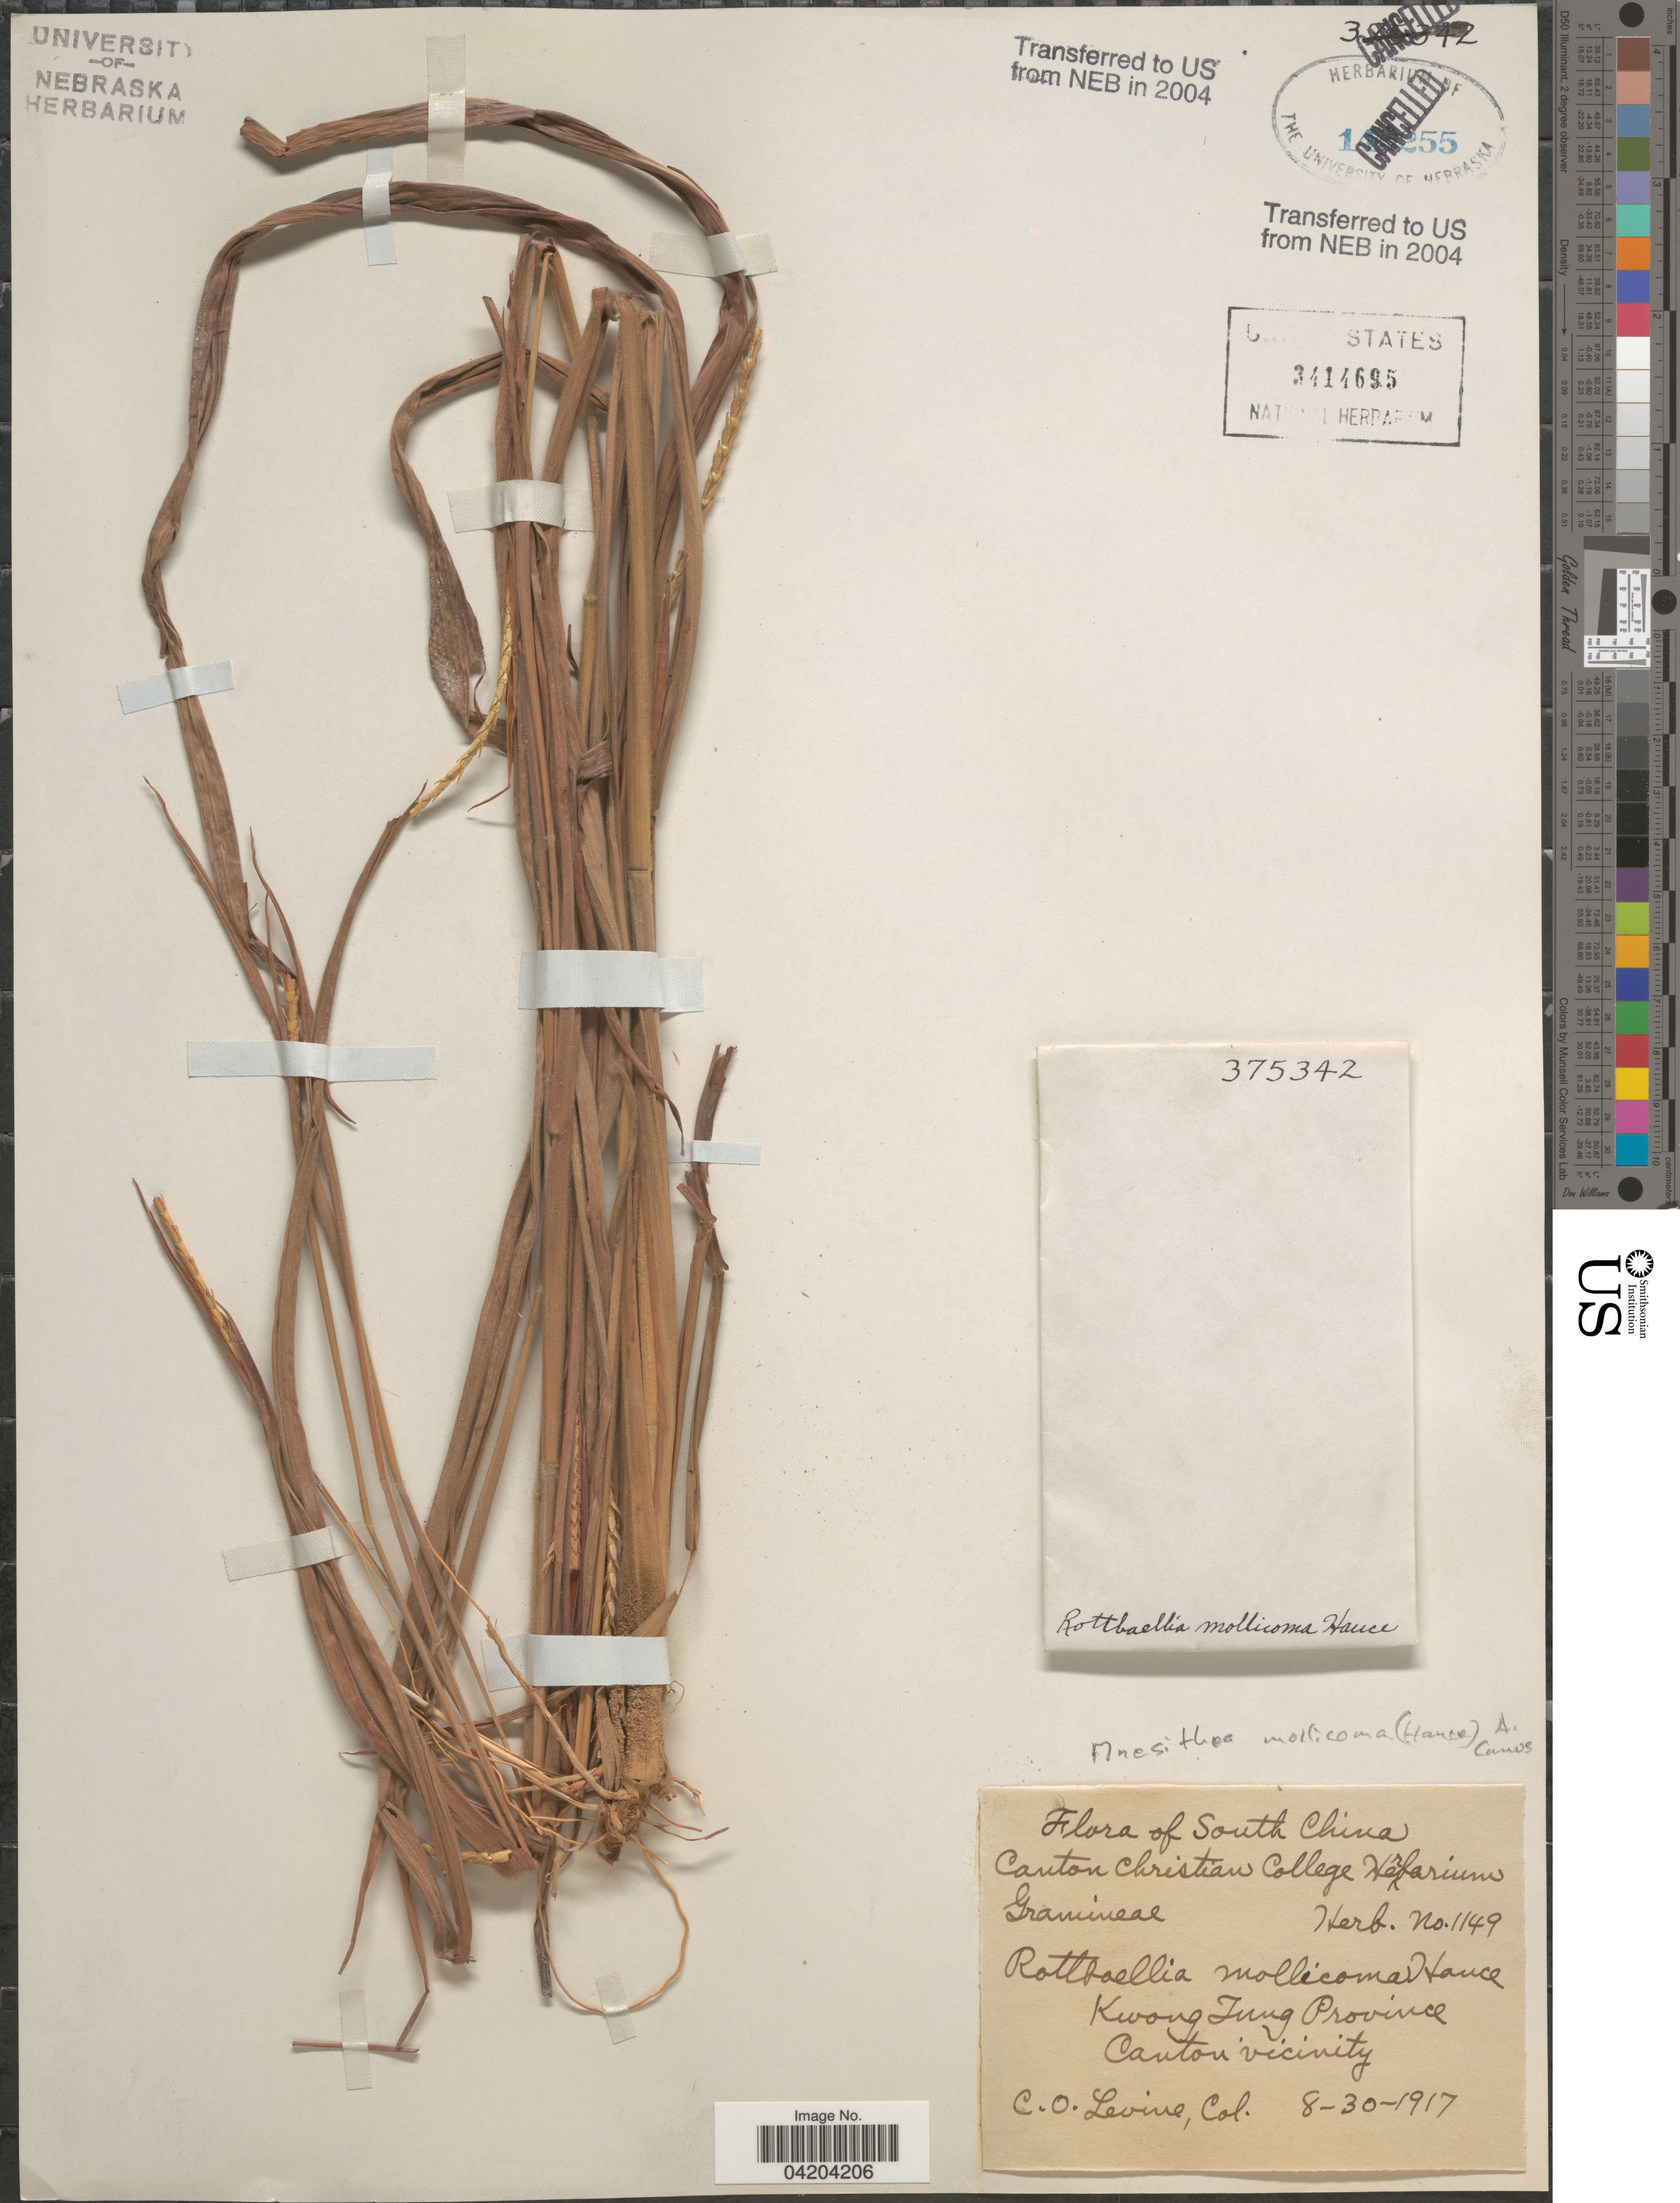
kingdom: Plantae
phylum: Tracheophyta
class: Liliopsida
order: Poales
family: Poaceae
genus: Mnesithea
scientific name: Mnesithea mollicoma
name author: (Hance) A. Camus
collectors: C. O. Levine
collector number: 1149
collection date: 1917-08-30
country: China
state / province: Guangdong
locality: South China. Kwong Tung Province. Canton vicinity.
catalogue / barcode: US 3414695